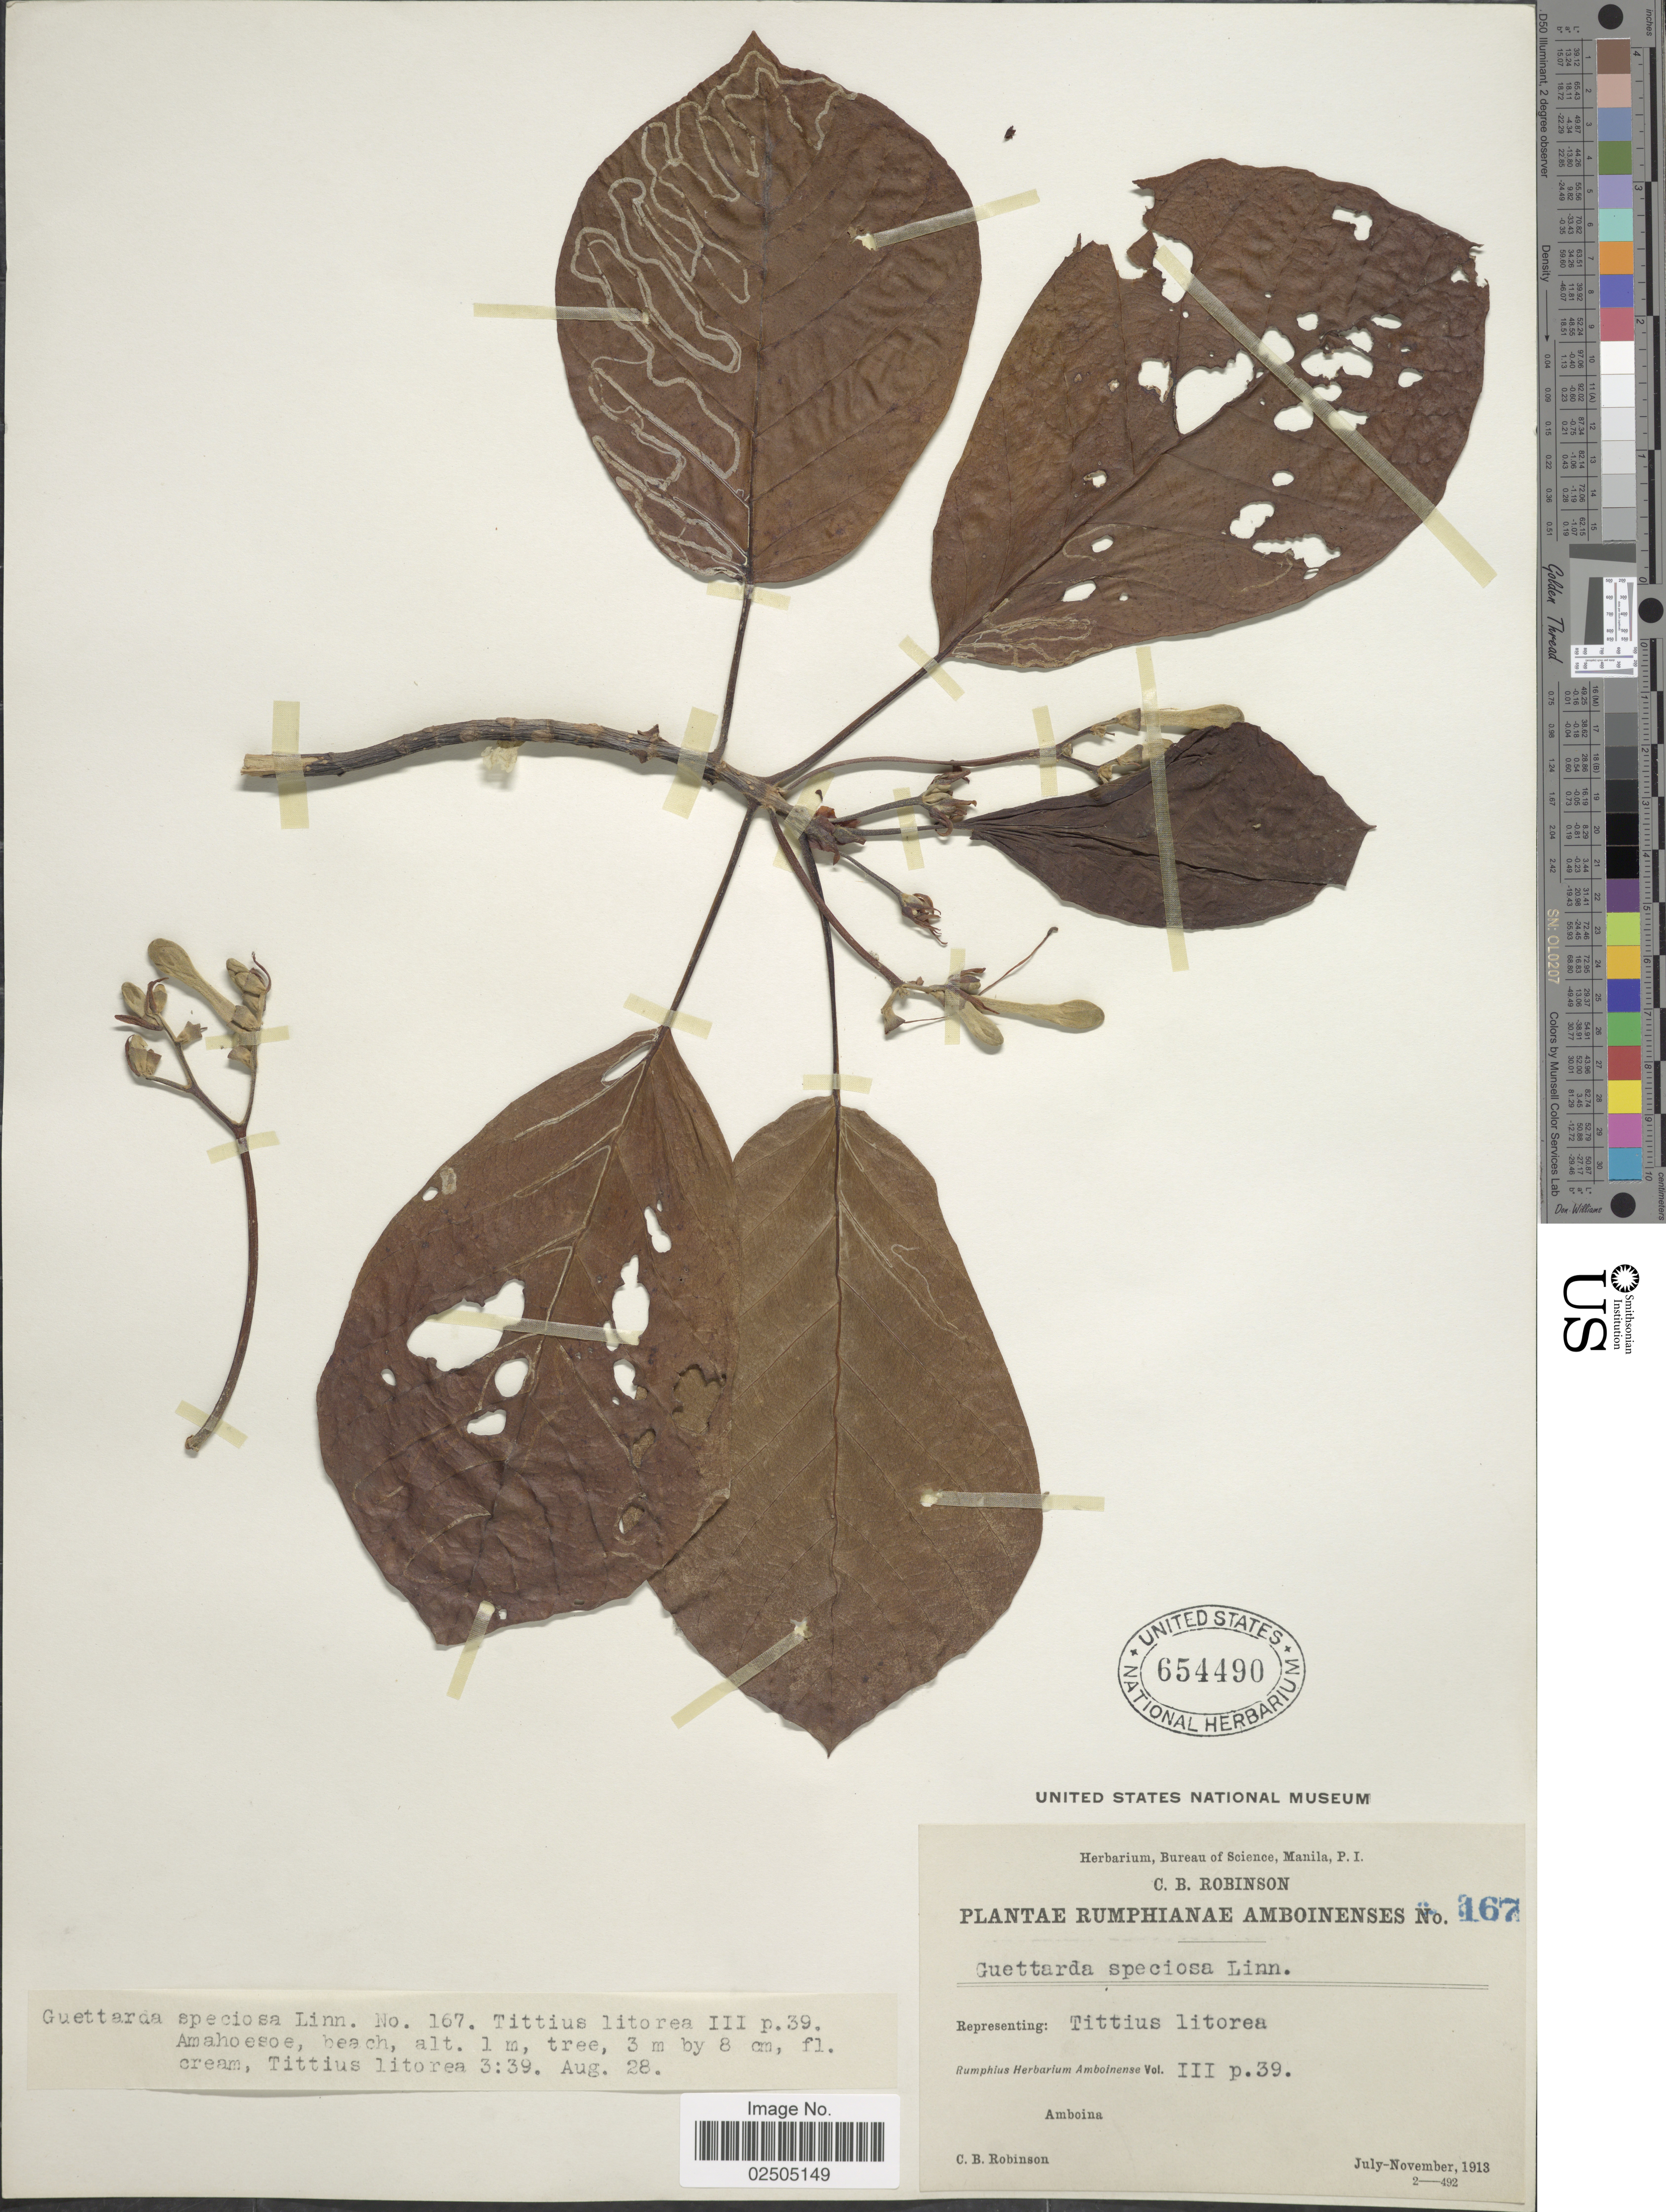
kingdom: Plantae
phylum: Tracheophyta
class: Magnoliopsida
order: Gentianales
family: Rubiaceae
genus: Guettarda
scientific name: Guettarda speciosa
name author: L.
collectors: C. Robinson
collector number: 167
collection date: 1913-07/1913-11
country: Indonesia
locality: Rumphianae Amboinenses, Amboina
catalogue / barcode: US 654490